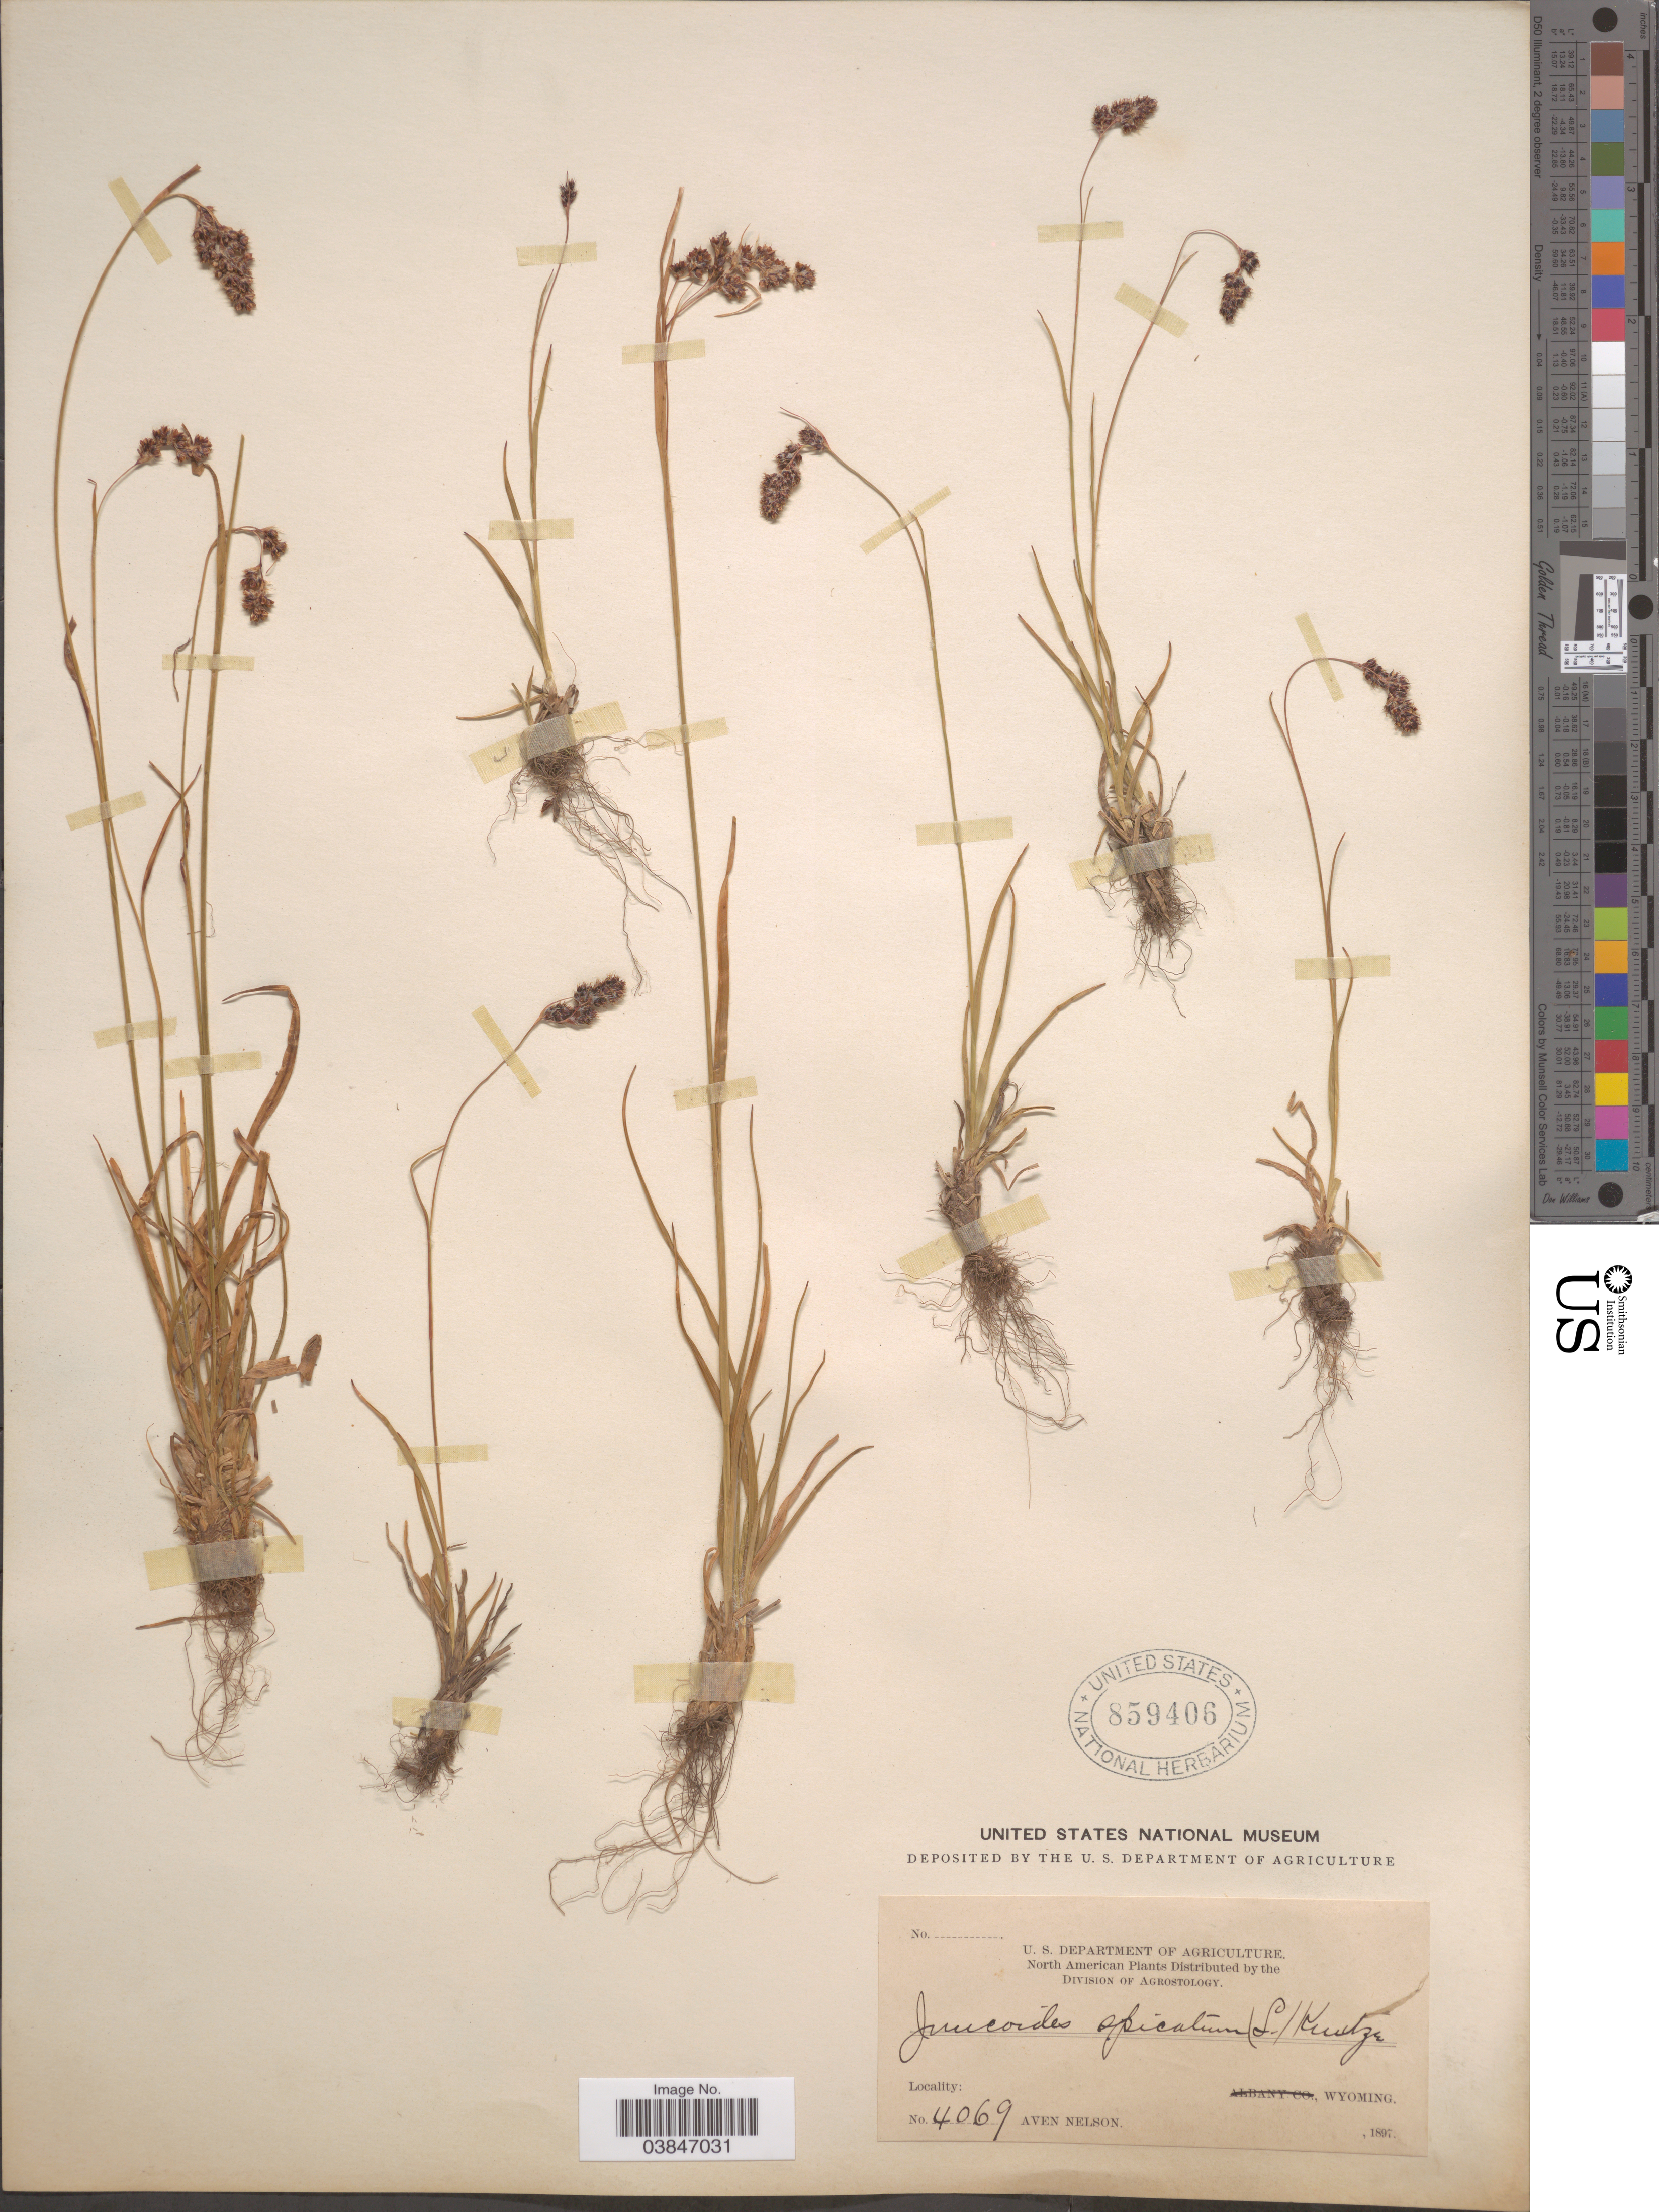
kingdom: Plantae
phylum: Tracheophyta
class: Liliopsida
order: Poales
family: Juncaceae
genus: Luzula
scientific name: Luzula spicata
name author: (L.) DC.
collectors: A. Nelson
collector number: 4069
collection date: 1897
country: United States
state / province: Wyoming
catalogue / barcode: US 859406